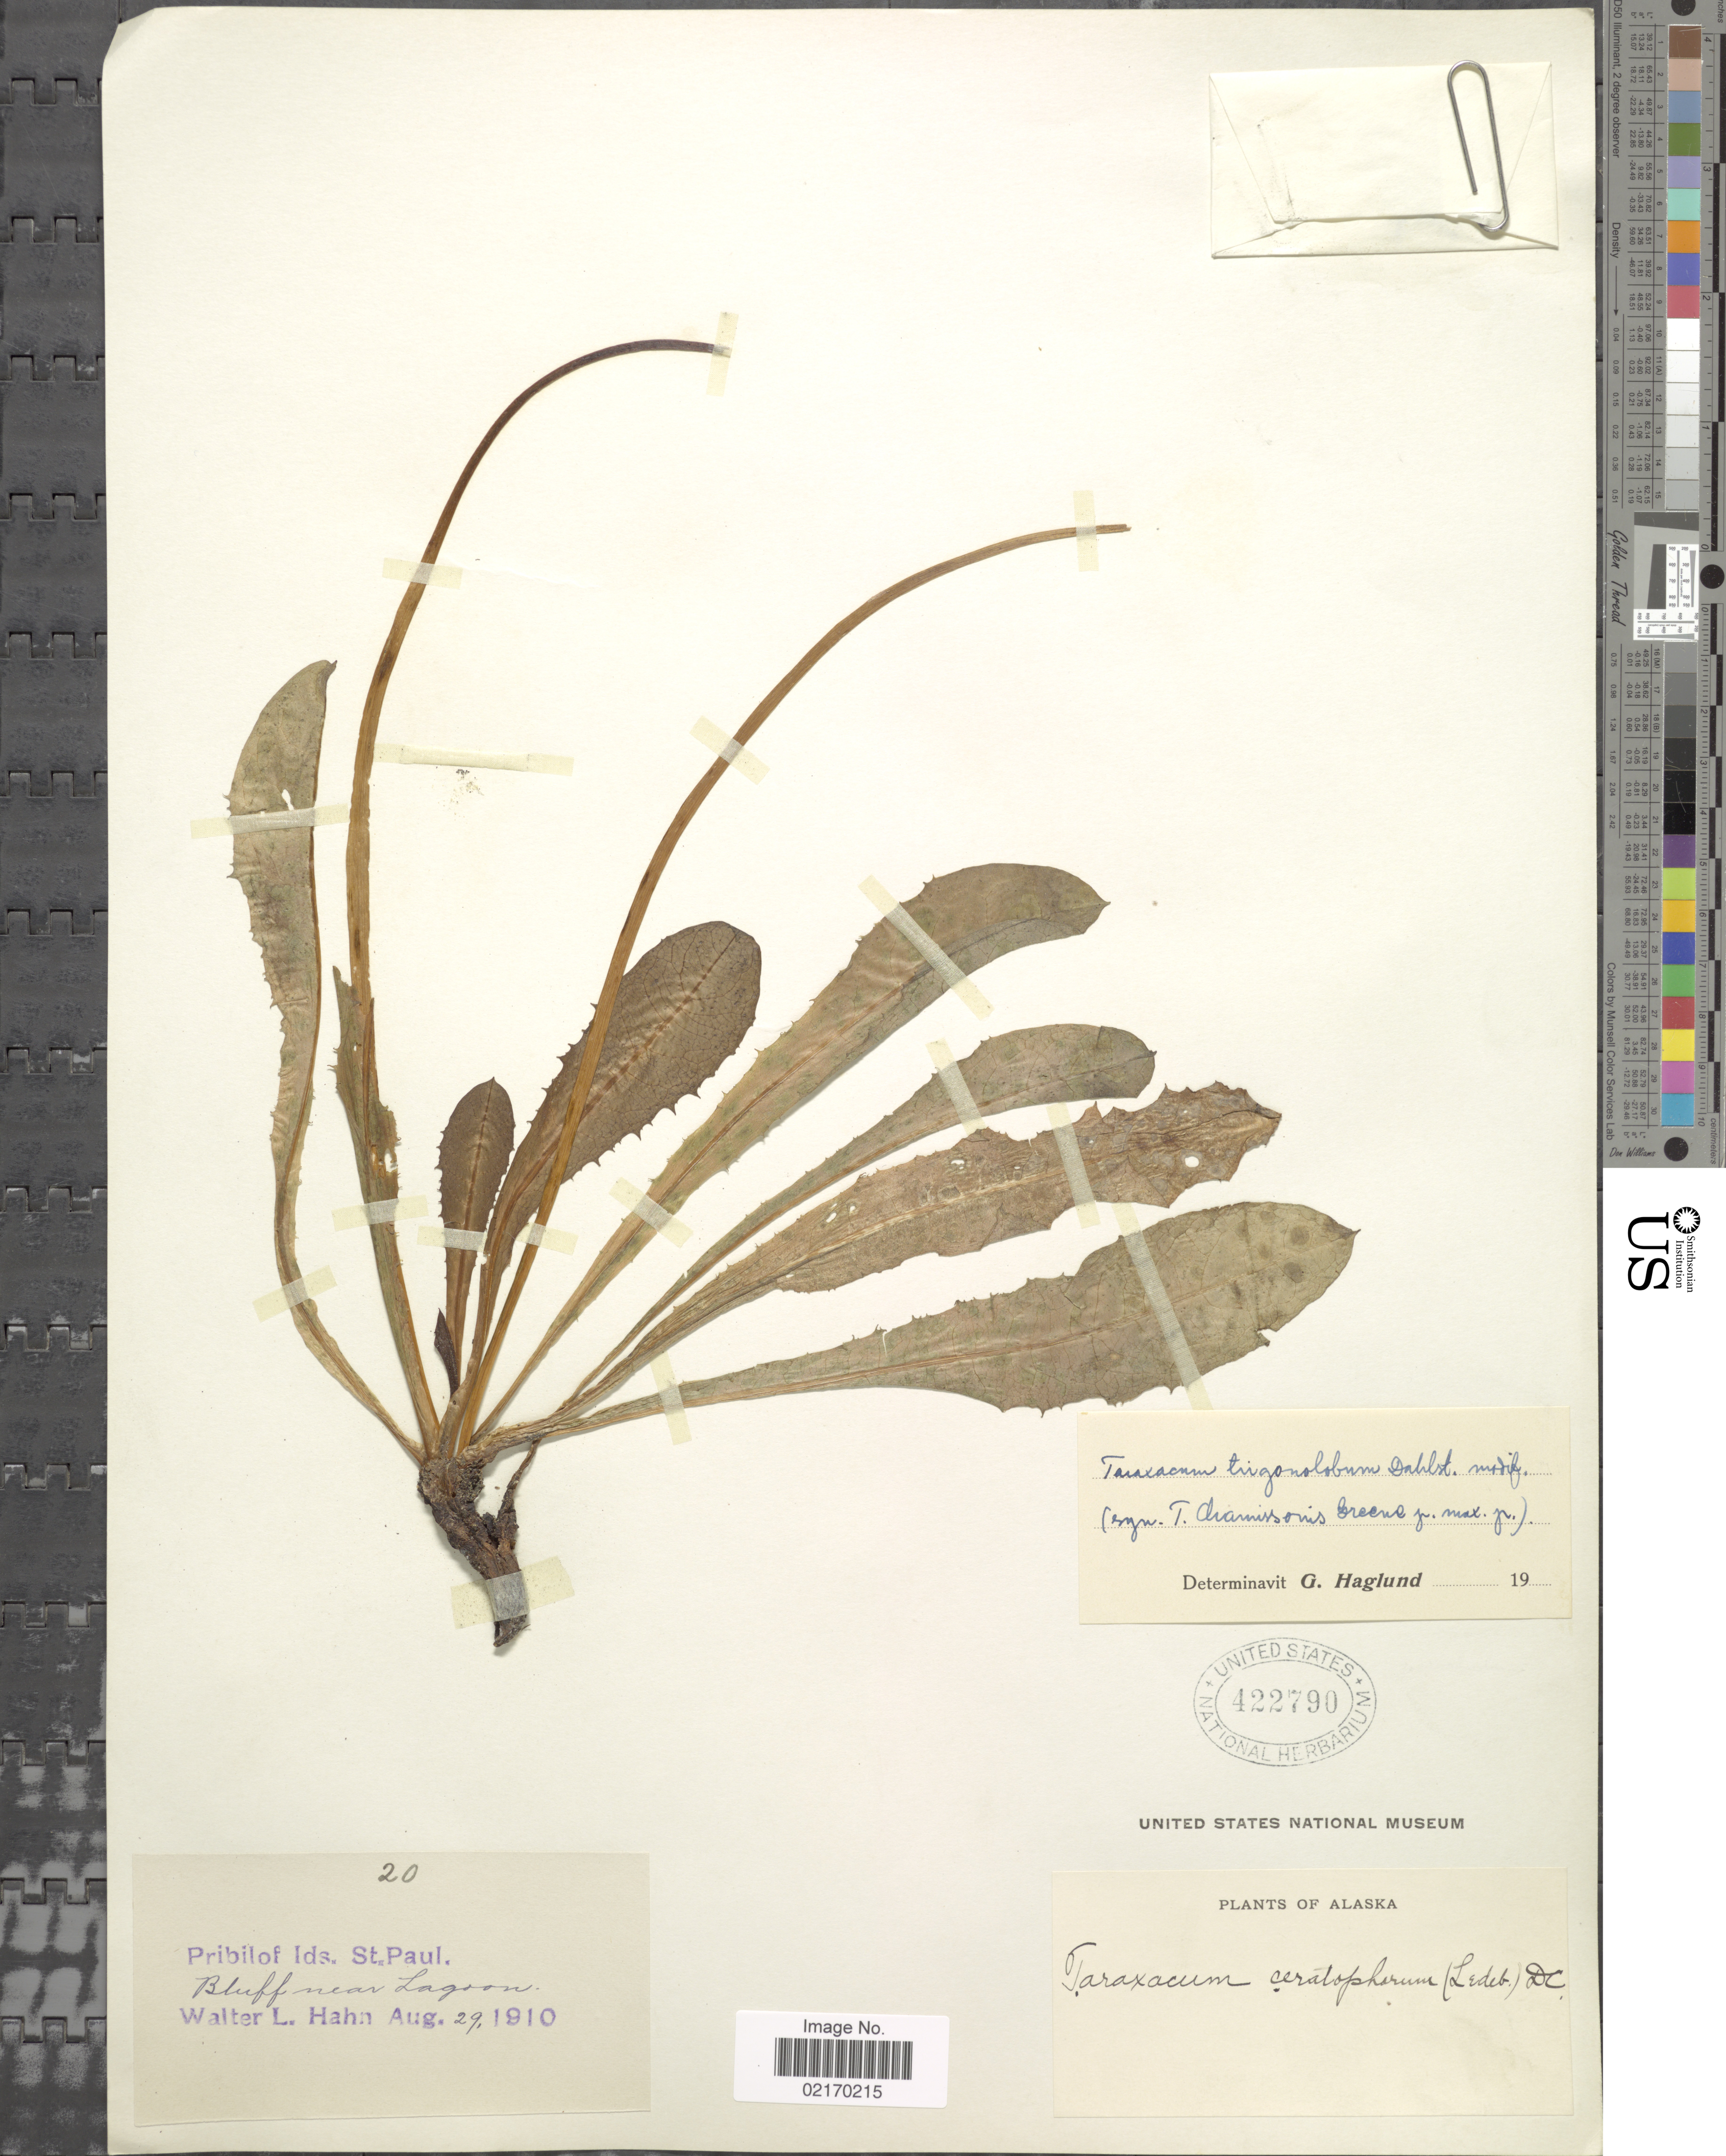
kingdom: Plantae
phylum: Tracheophyta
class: Magnoliopsida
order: Asterales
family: Asteraceae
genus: Taraxacum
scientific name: Taraxacum trigonolobum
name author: Dahlst.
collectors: W. L. Hahn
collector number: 20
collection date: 1910-08-29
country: United States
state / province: Alaska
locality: Pribilof Ids. St. Paul. Bluff near Lagoon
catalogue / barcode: US 422790